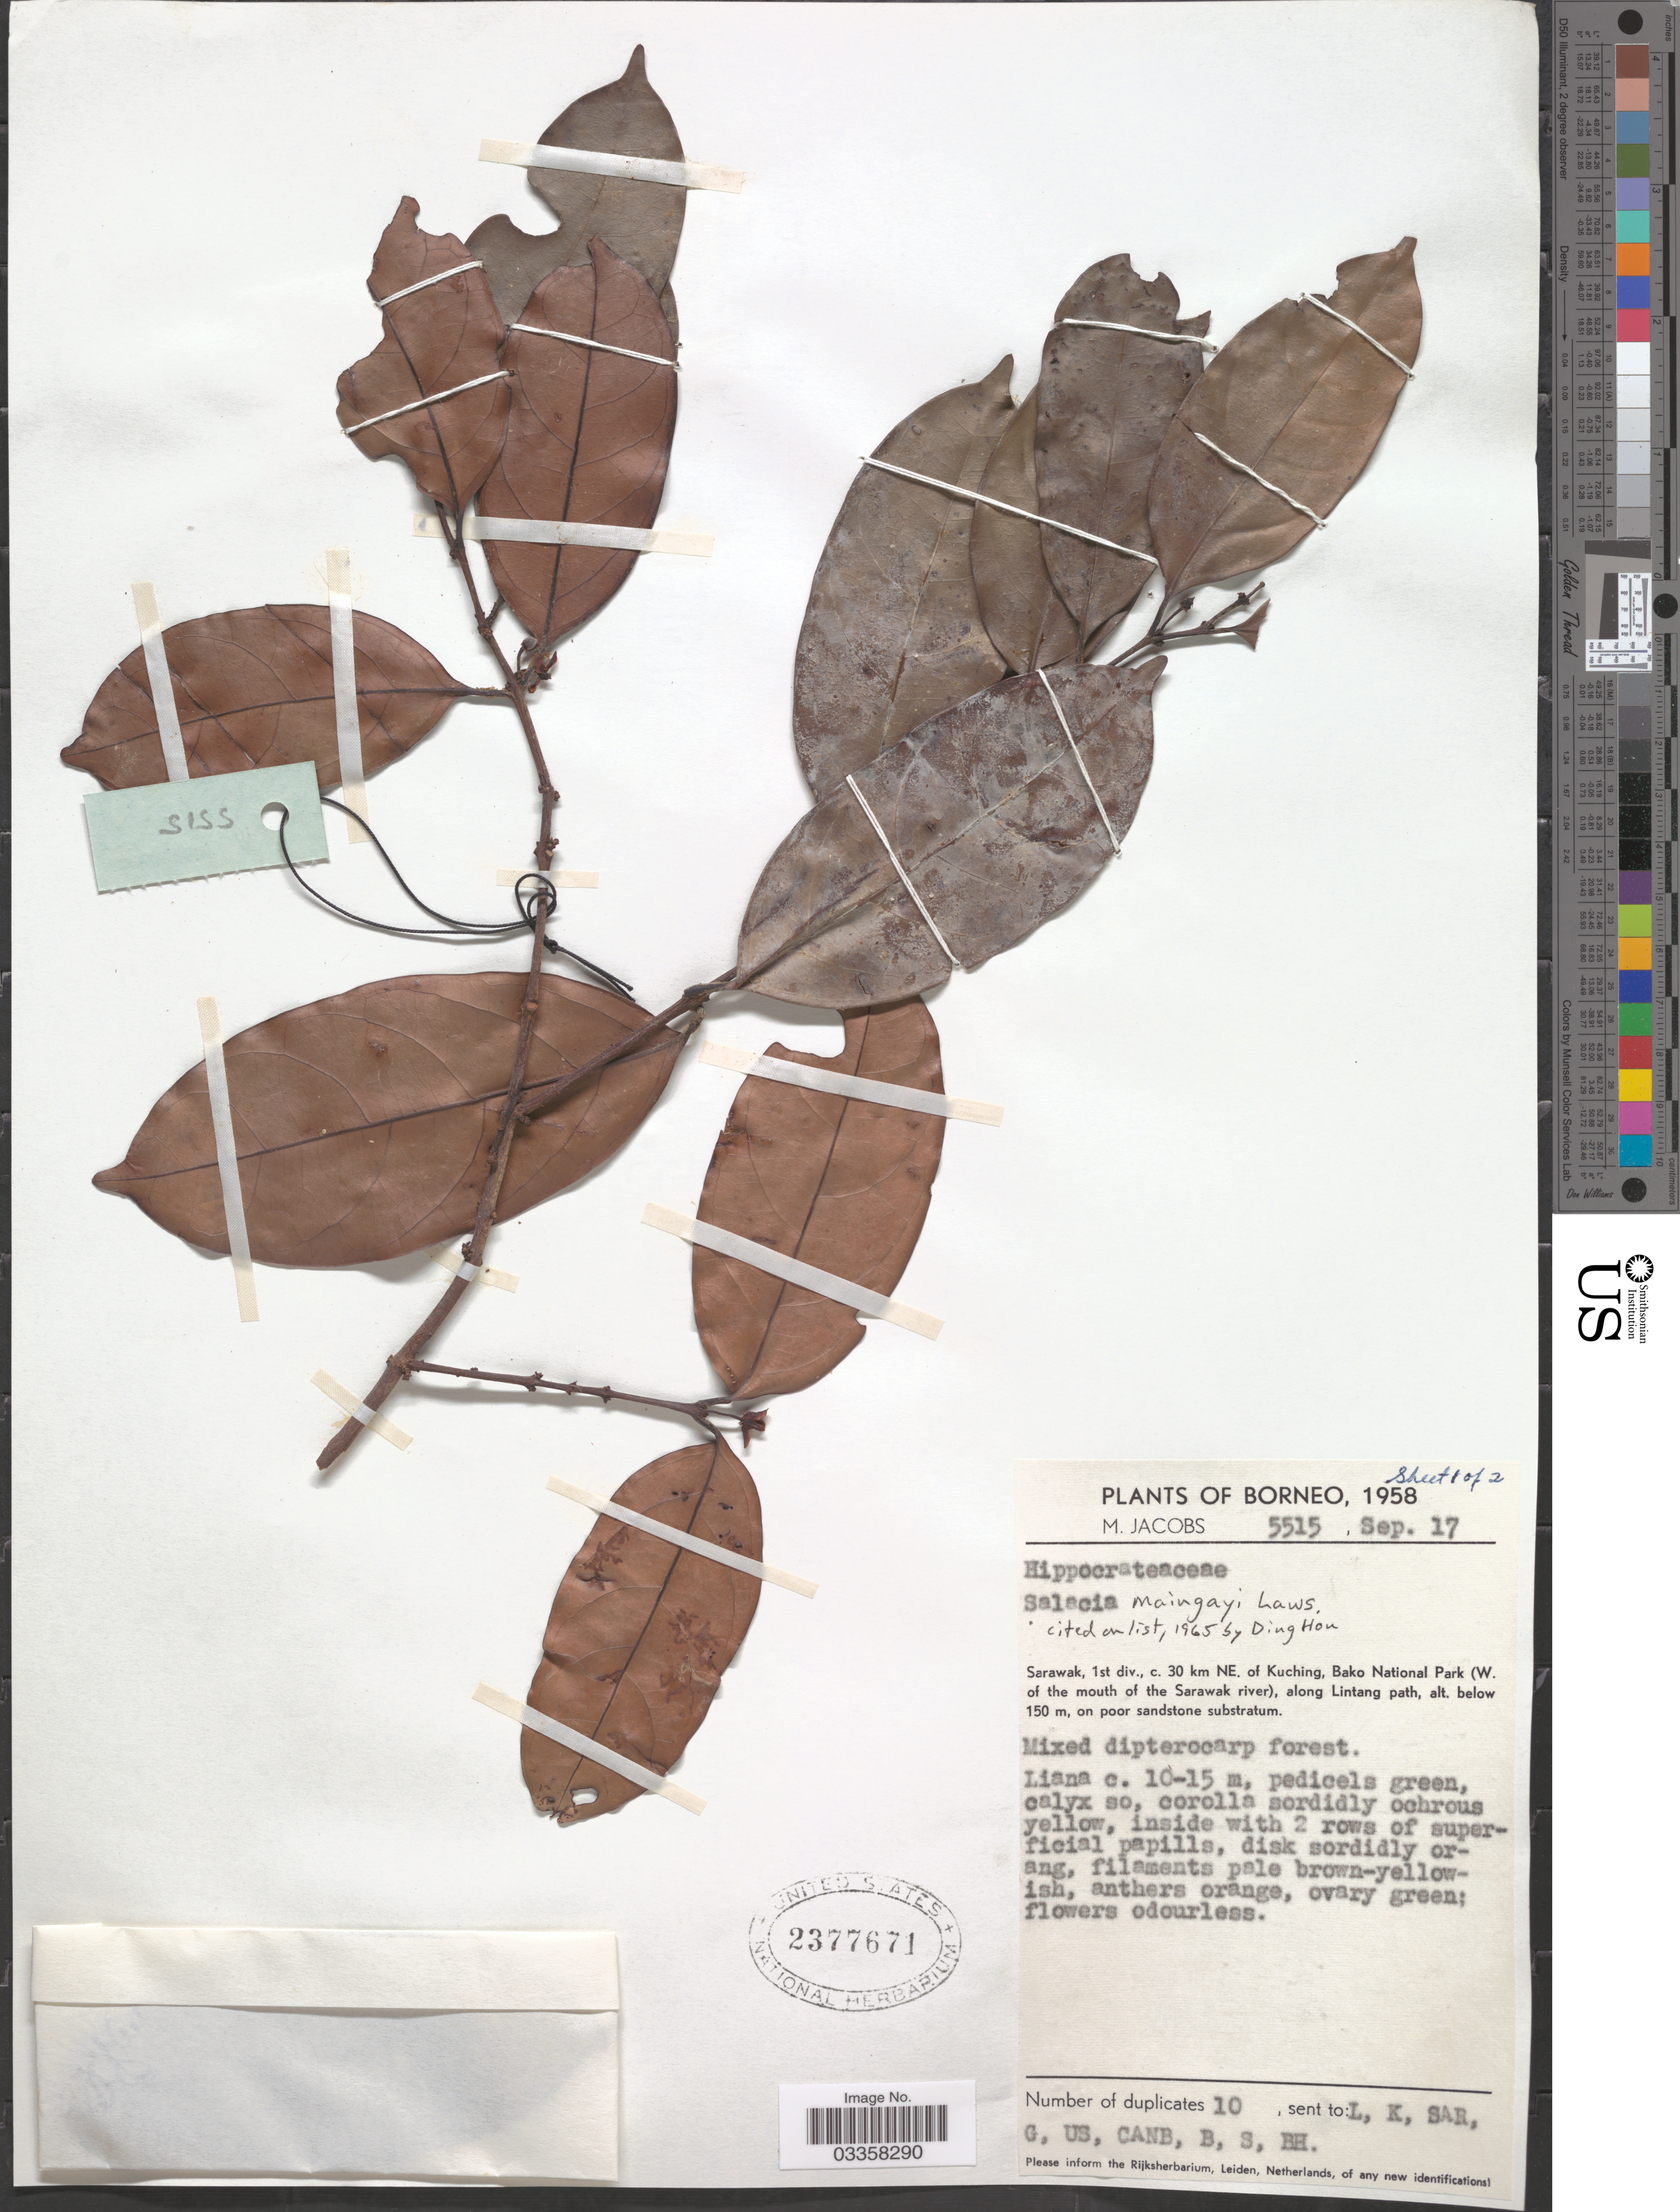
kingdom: Plantae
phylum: Tracheophyta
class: Magnoliopsida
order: Celastrales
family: Celastraceae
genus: Salacia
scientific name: Salacia maingayi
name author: M.A. Lawson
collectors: M. Jacobs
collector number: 5515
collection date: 1958-09-17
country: Malaysia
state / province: Sarawak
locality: Borneo. 1st div., c. 30 km NE. of Kuching, Bako National Park (W. of the mouth of the Sarawak river), along Lintang path.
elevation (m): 150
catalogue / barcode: US 2377671